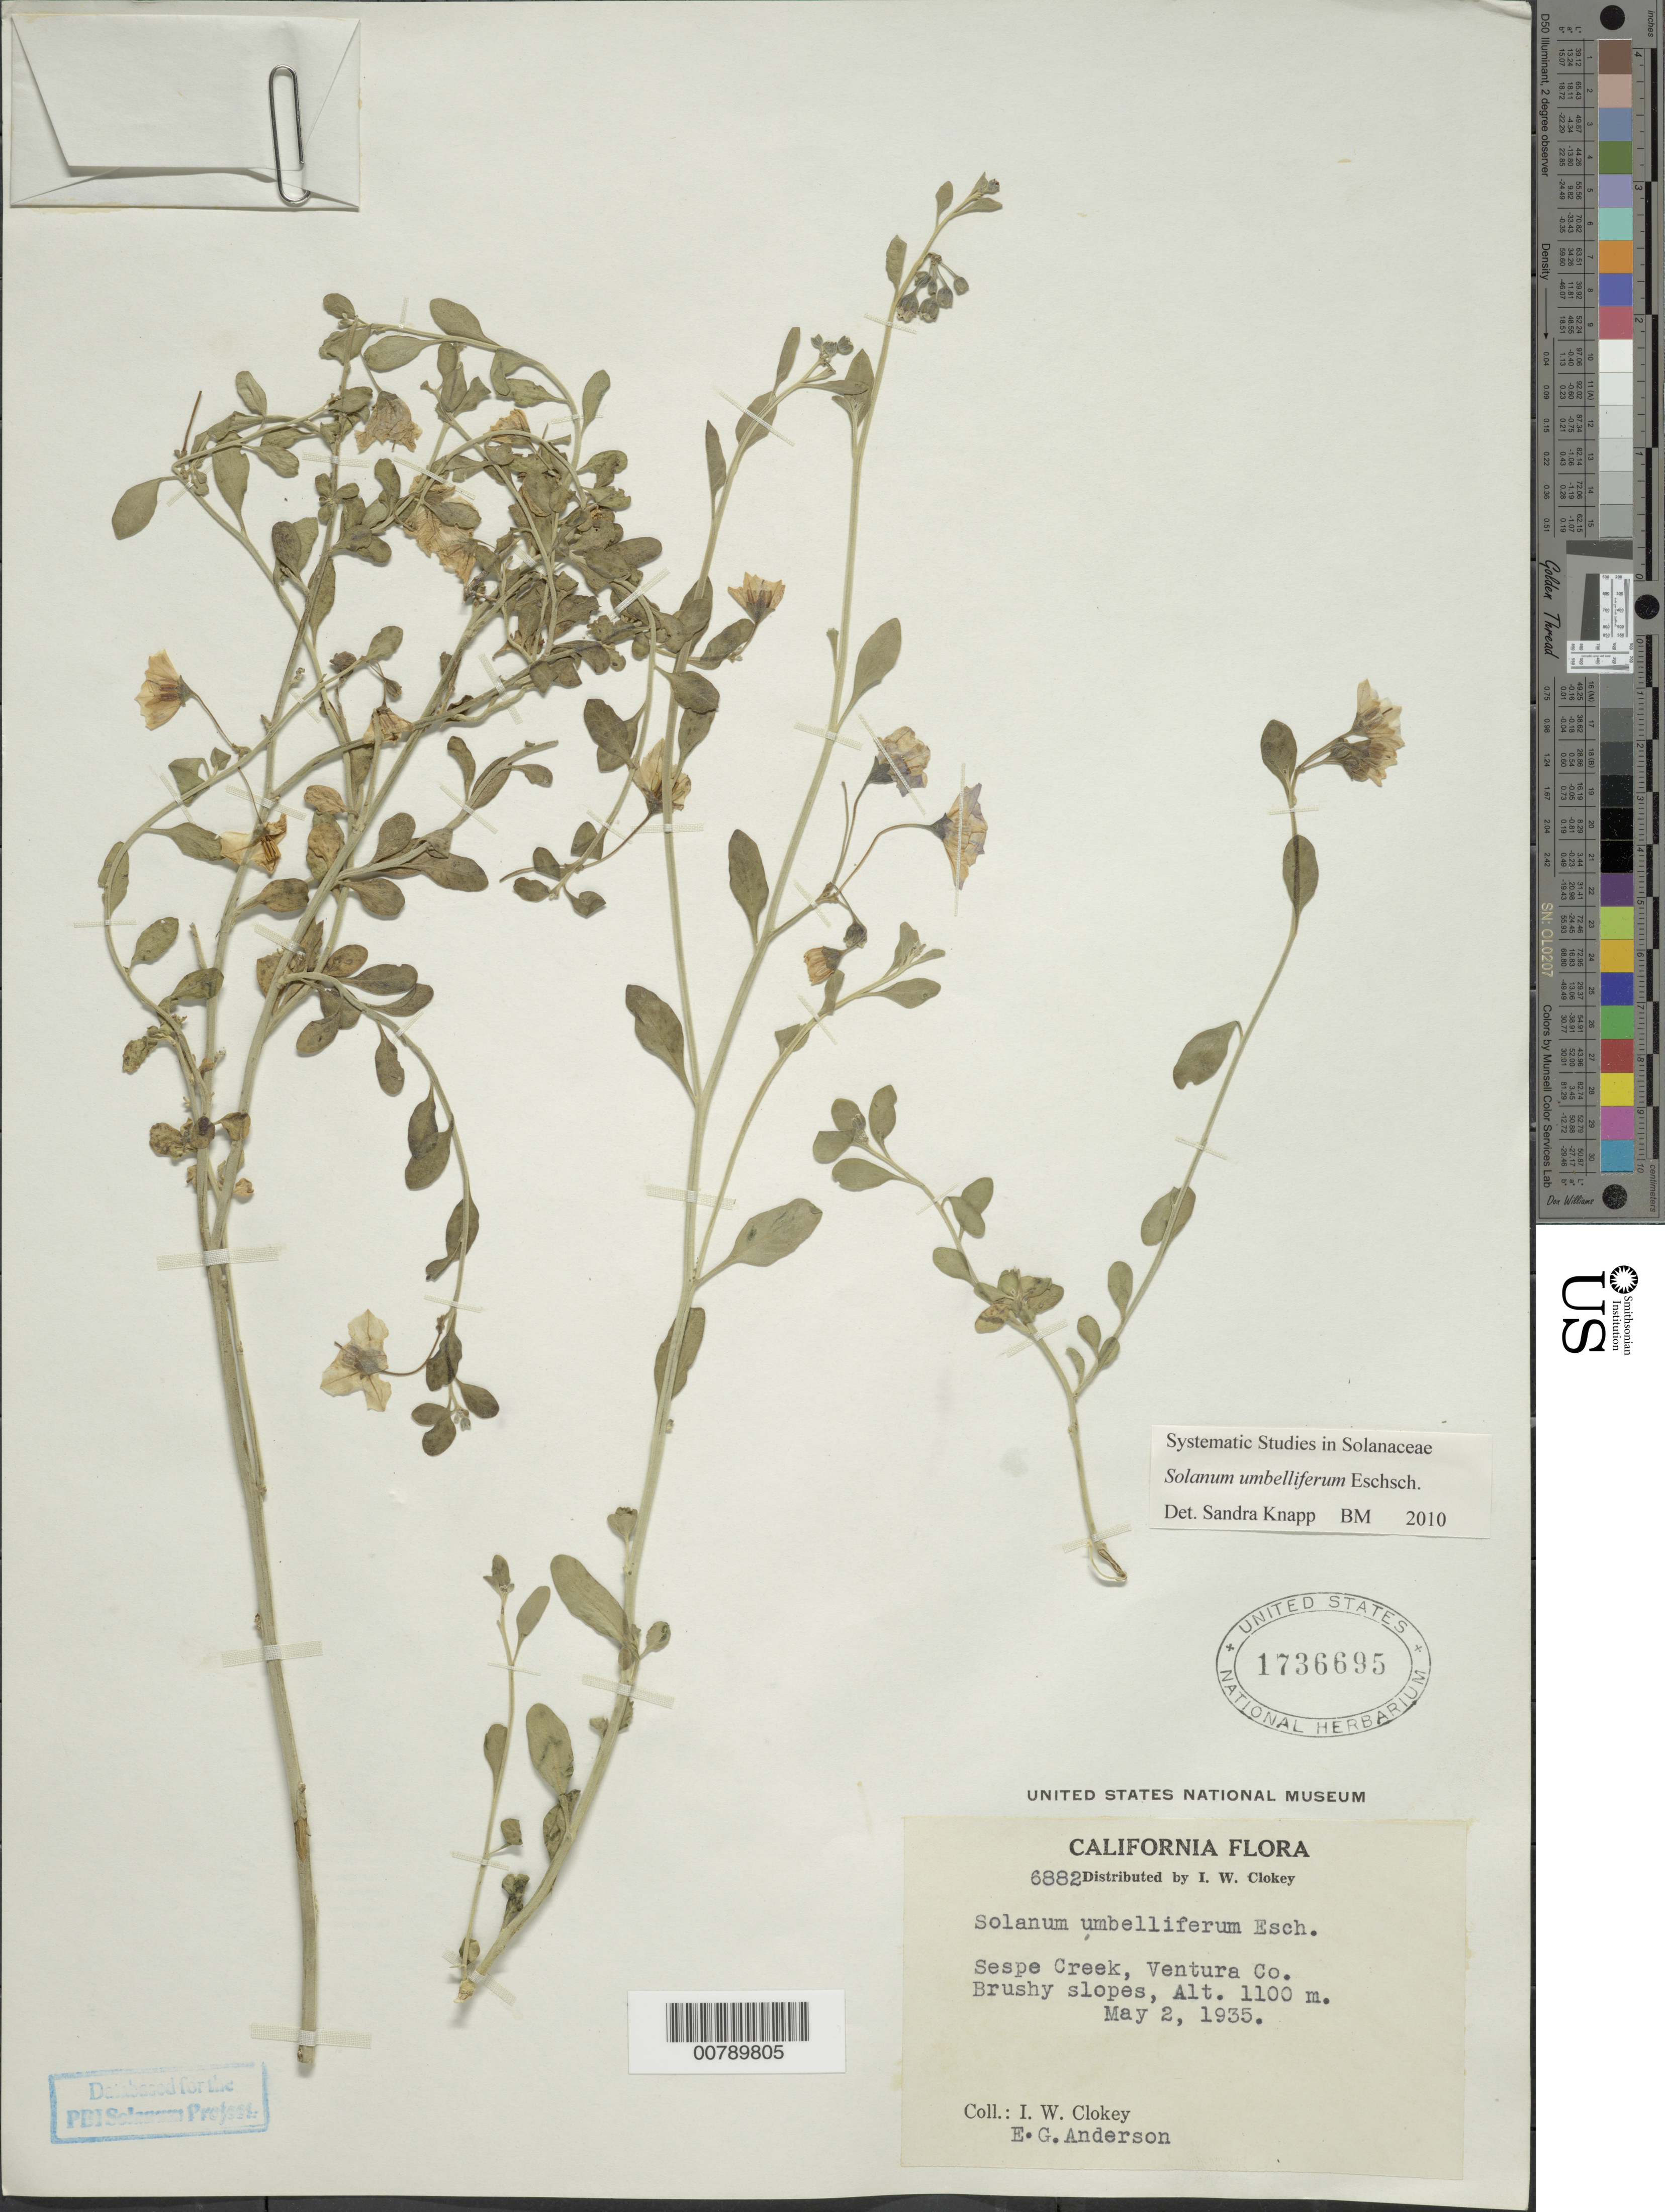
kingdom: Plantae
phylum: Tracheophyta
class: Magnoliopsida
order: Solanales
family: Solanaceae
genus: Solanum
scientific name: Solanum umbelliferum var. incanum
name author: Eschsch.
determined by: Knapp, S. D.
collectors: I. W. Clokey & E. G. Anderson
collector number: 6882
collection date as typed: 2 May 1935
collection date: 1935-05-02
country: United States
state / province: California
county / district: Ventura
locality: Transverse Ranges, Mount Pinos region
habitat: brushy slopes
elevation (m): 1000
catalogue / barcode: US 1736695